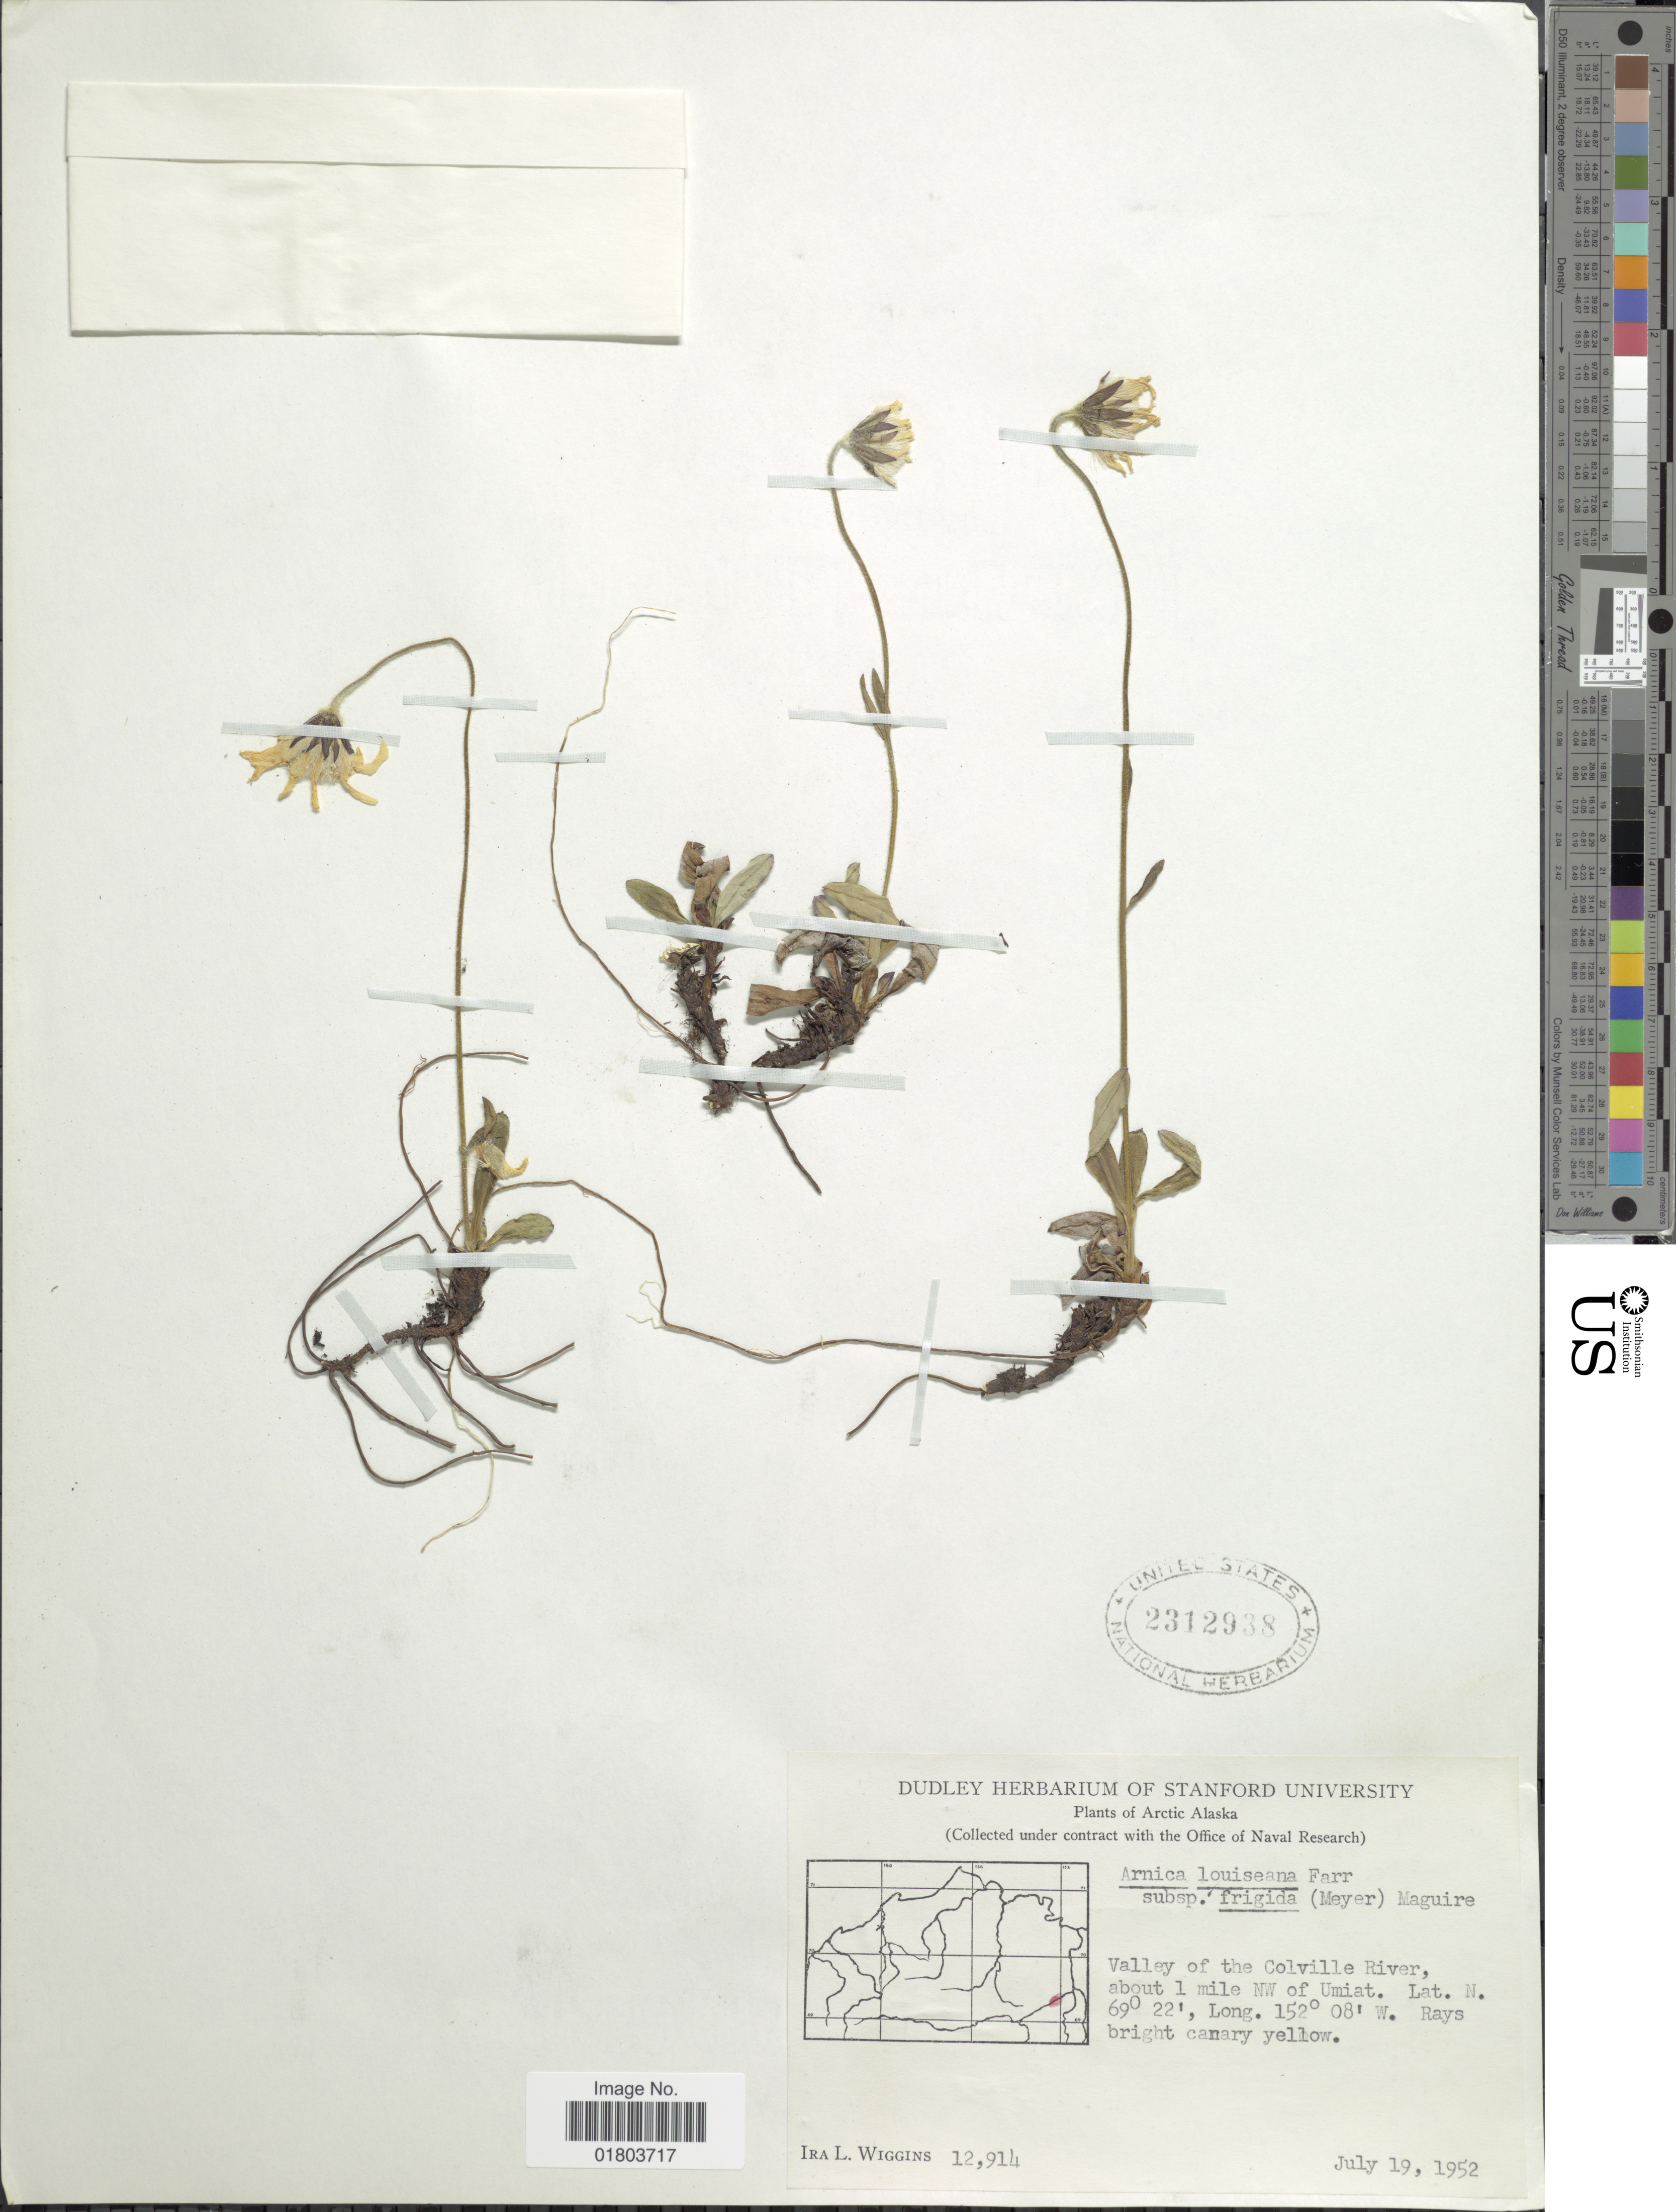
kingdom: Plantae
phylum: Tracheophyta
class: Magnoliopsida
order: Asterales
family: Asteraceae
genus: Arnica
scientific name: Arnica louiseana subsp. frigida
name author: (C.A. Mey. ex Iljin) Maguire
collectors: I. L. Wiggins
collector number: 12914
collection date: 1952-07-19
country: United States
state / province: Alaska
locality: Arctic Alaska, Valley of the Colville River, about 1 mile NW of Umiat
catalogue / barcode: US 2312938